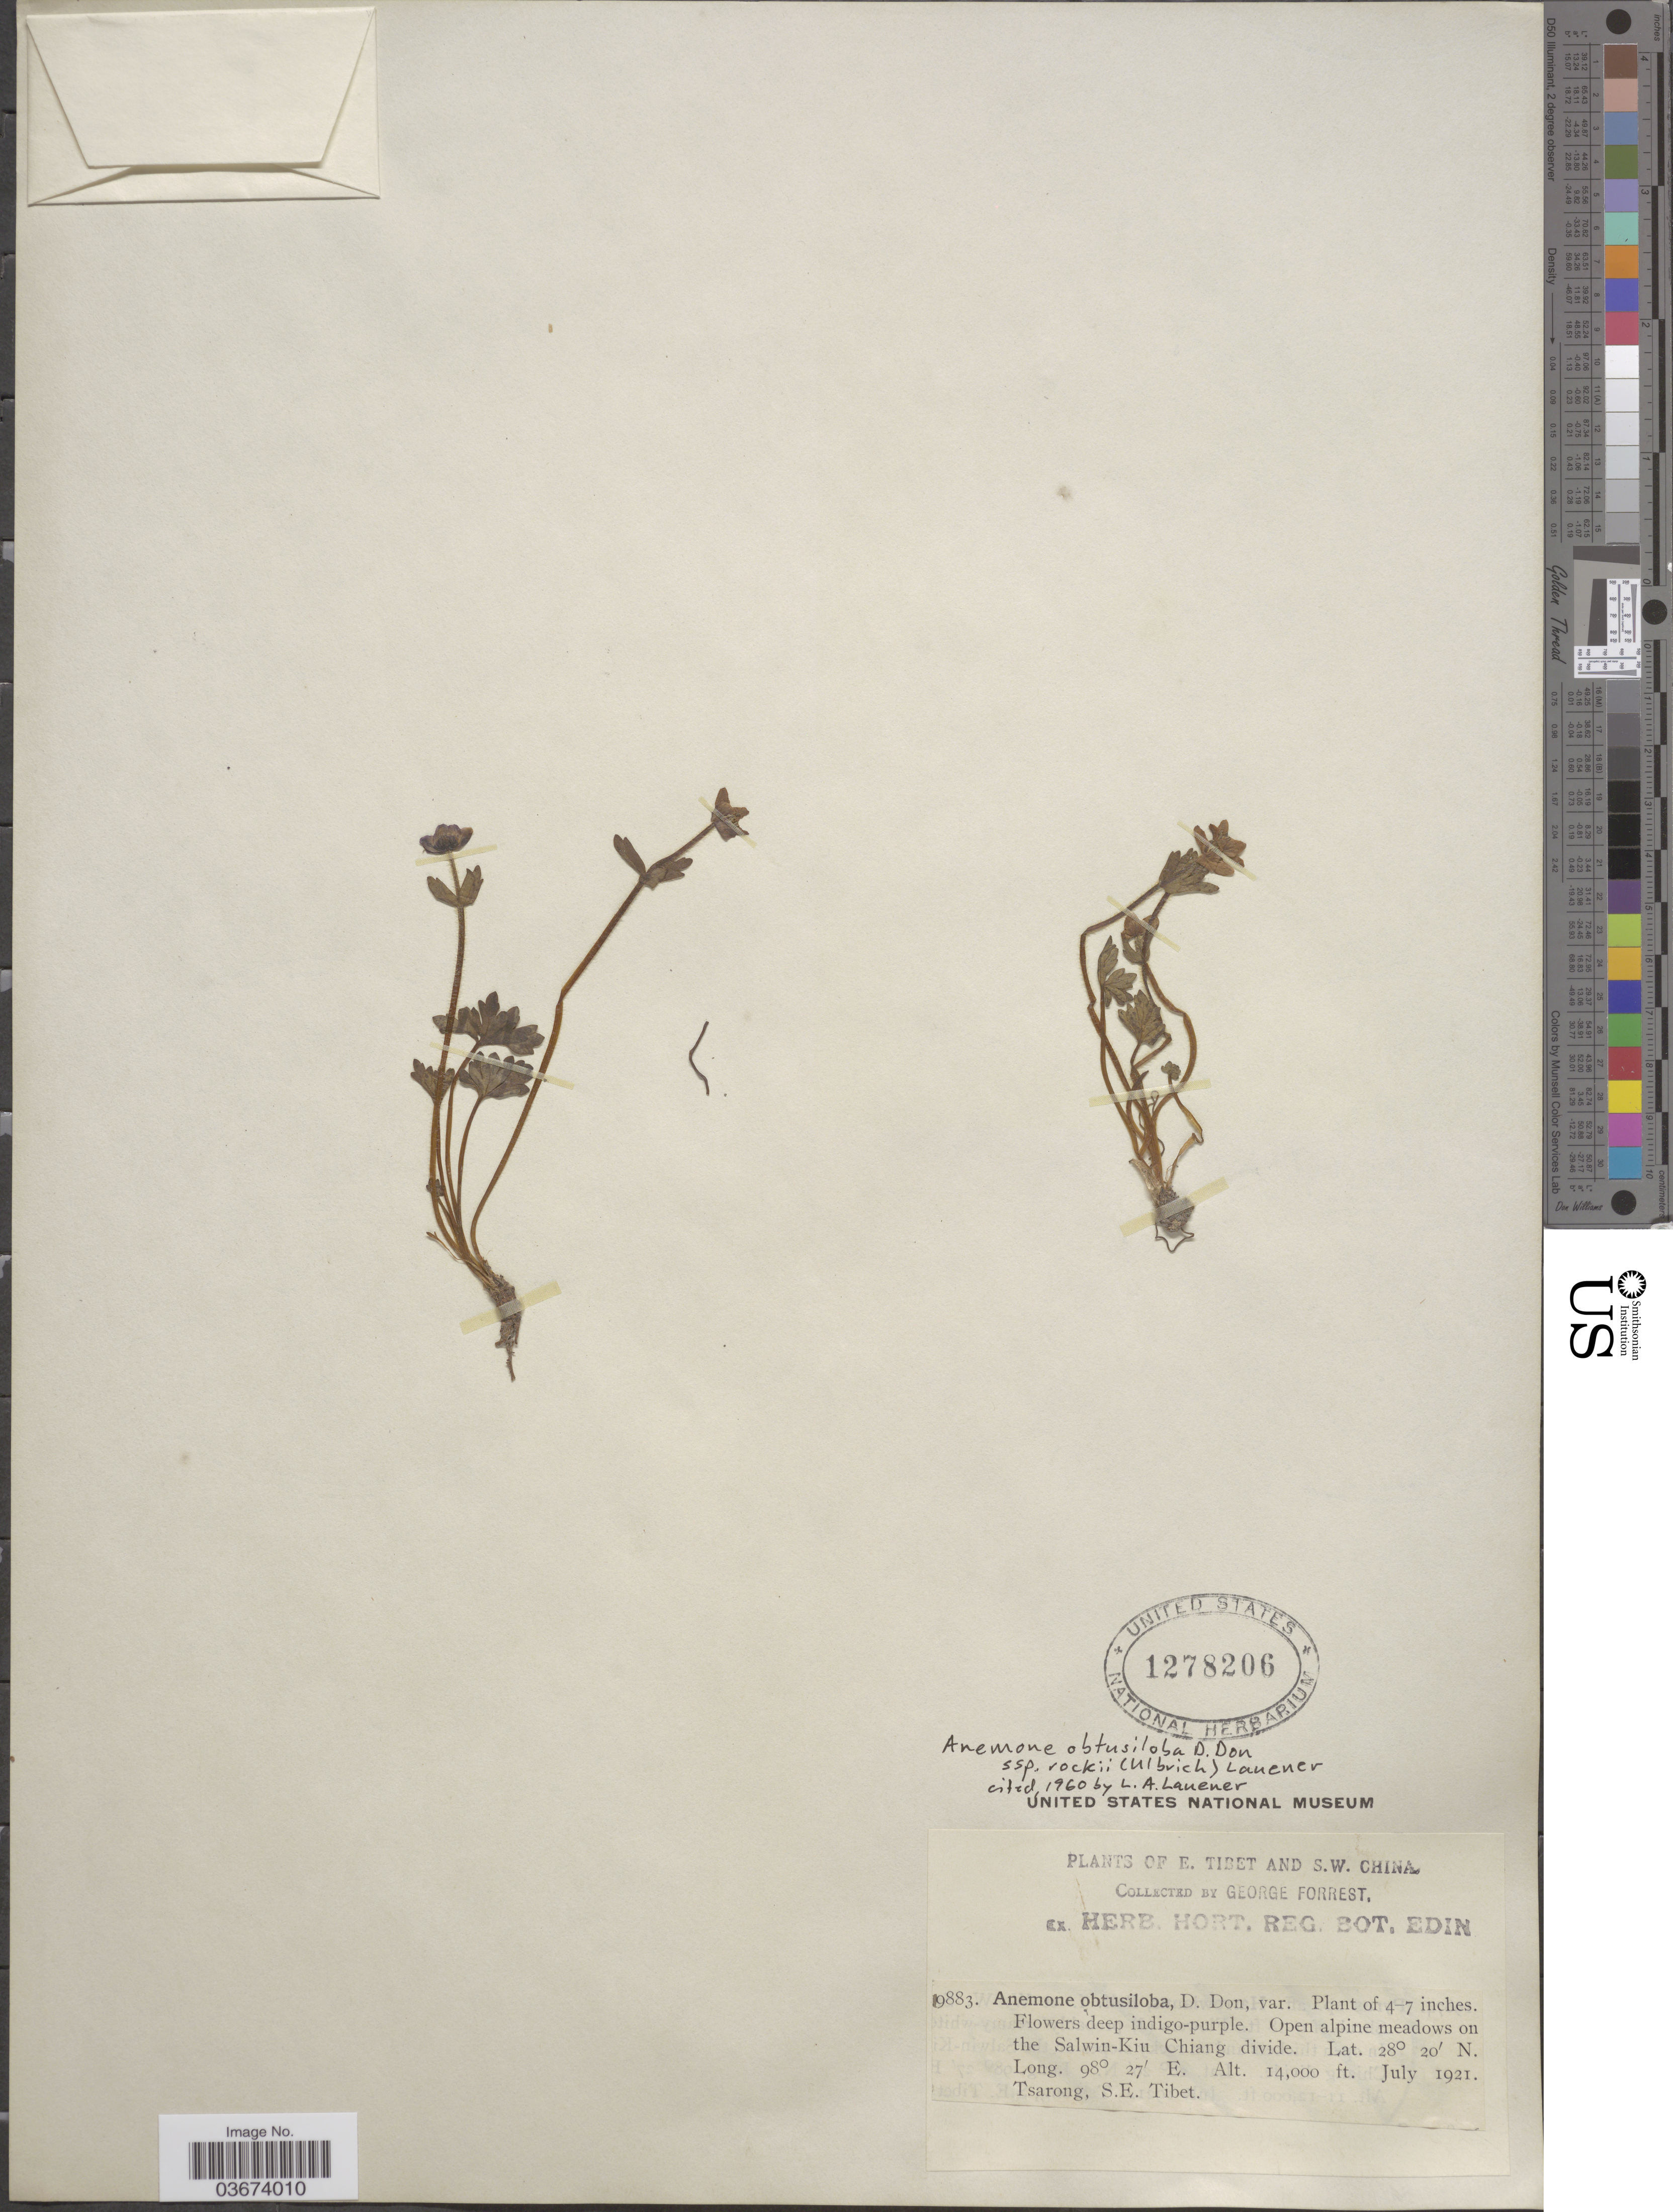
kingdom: Plantae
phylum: Tracheophyta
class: Magnoliopsida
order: Ranunculales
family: Ranunculaceae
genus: Anemone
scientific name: Anemone rockii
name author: Ulbr.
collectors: G. Forrest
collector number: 19883*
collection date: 1921-07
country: China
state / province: Xizang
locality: E. Tibet and S.W. China. Open alpine meadows on the Salwin-Kiu Chiang divide. Tsarong, S.E. Tibet.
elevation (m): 4267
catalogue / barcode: US 1278206